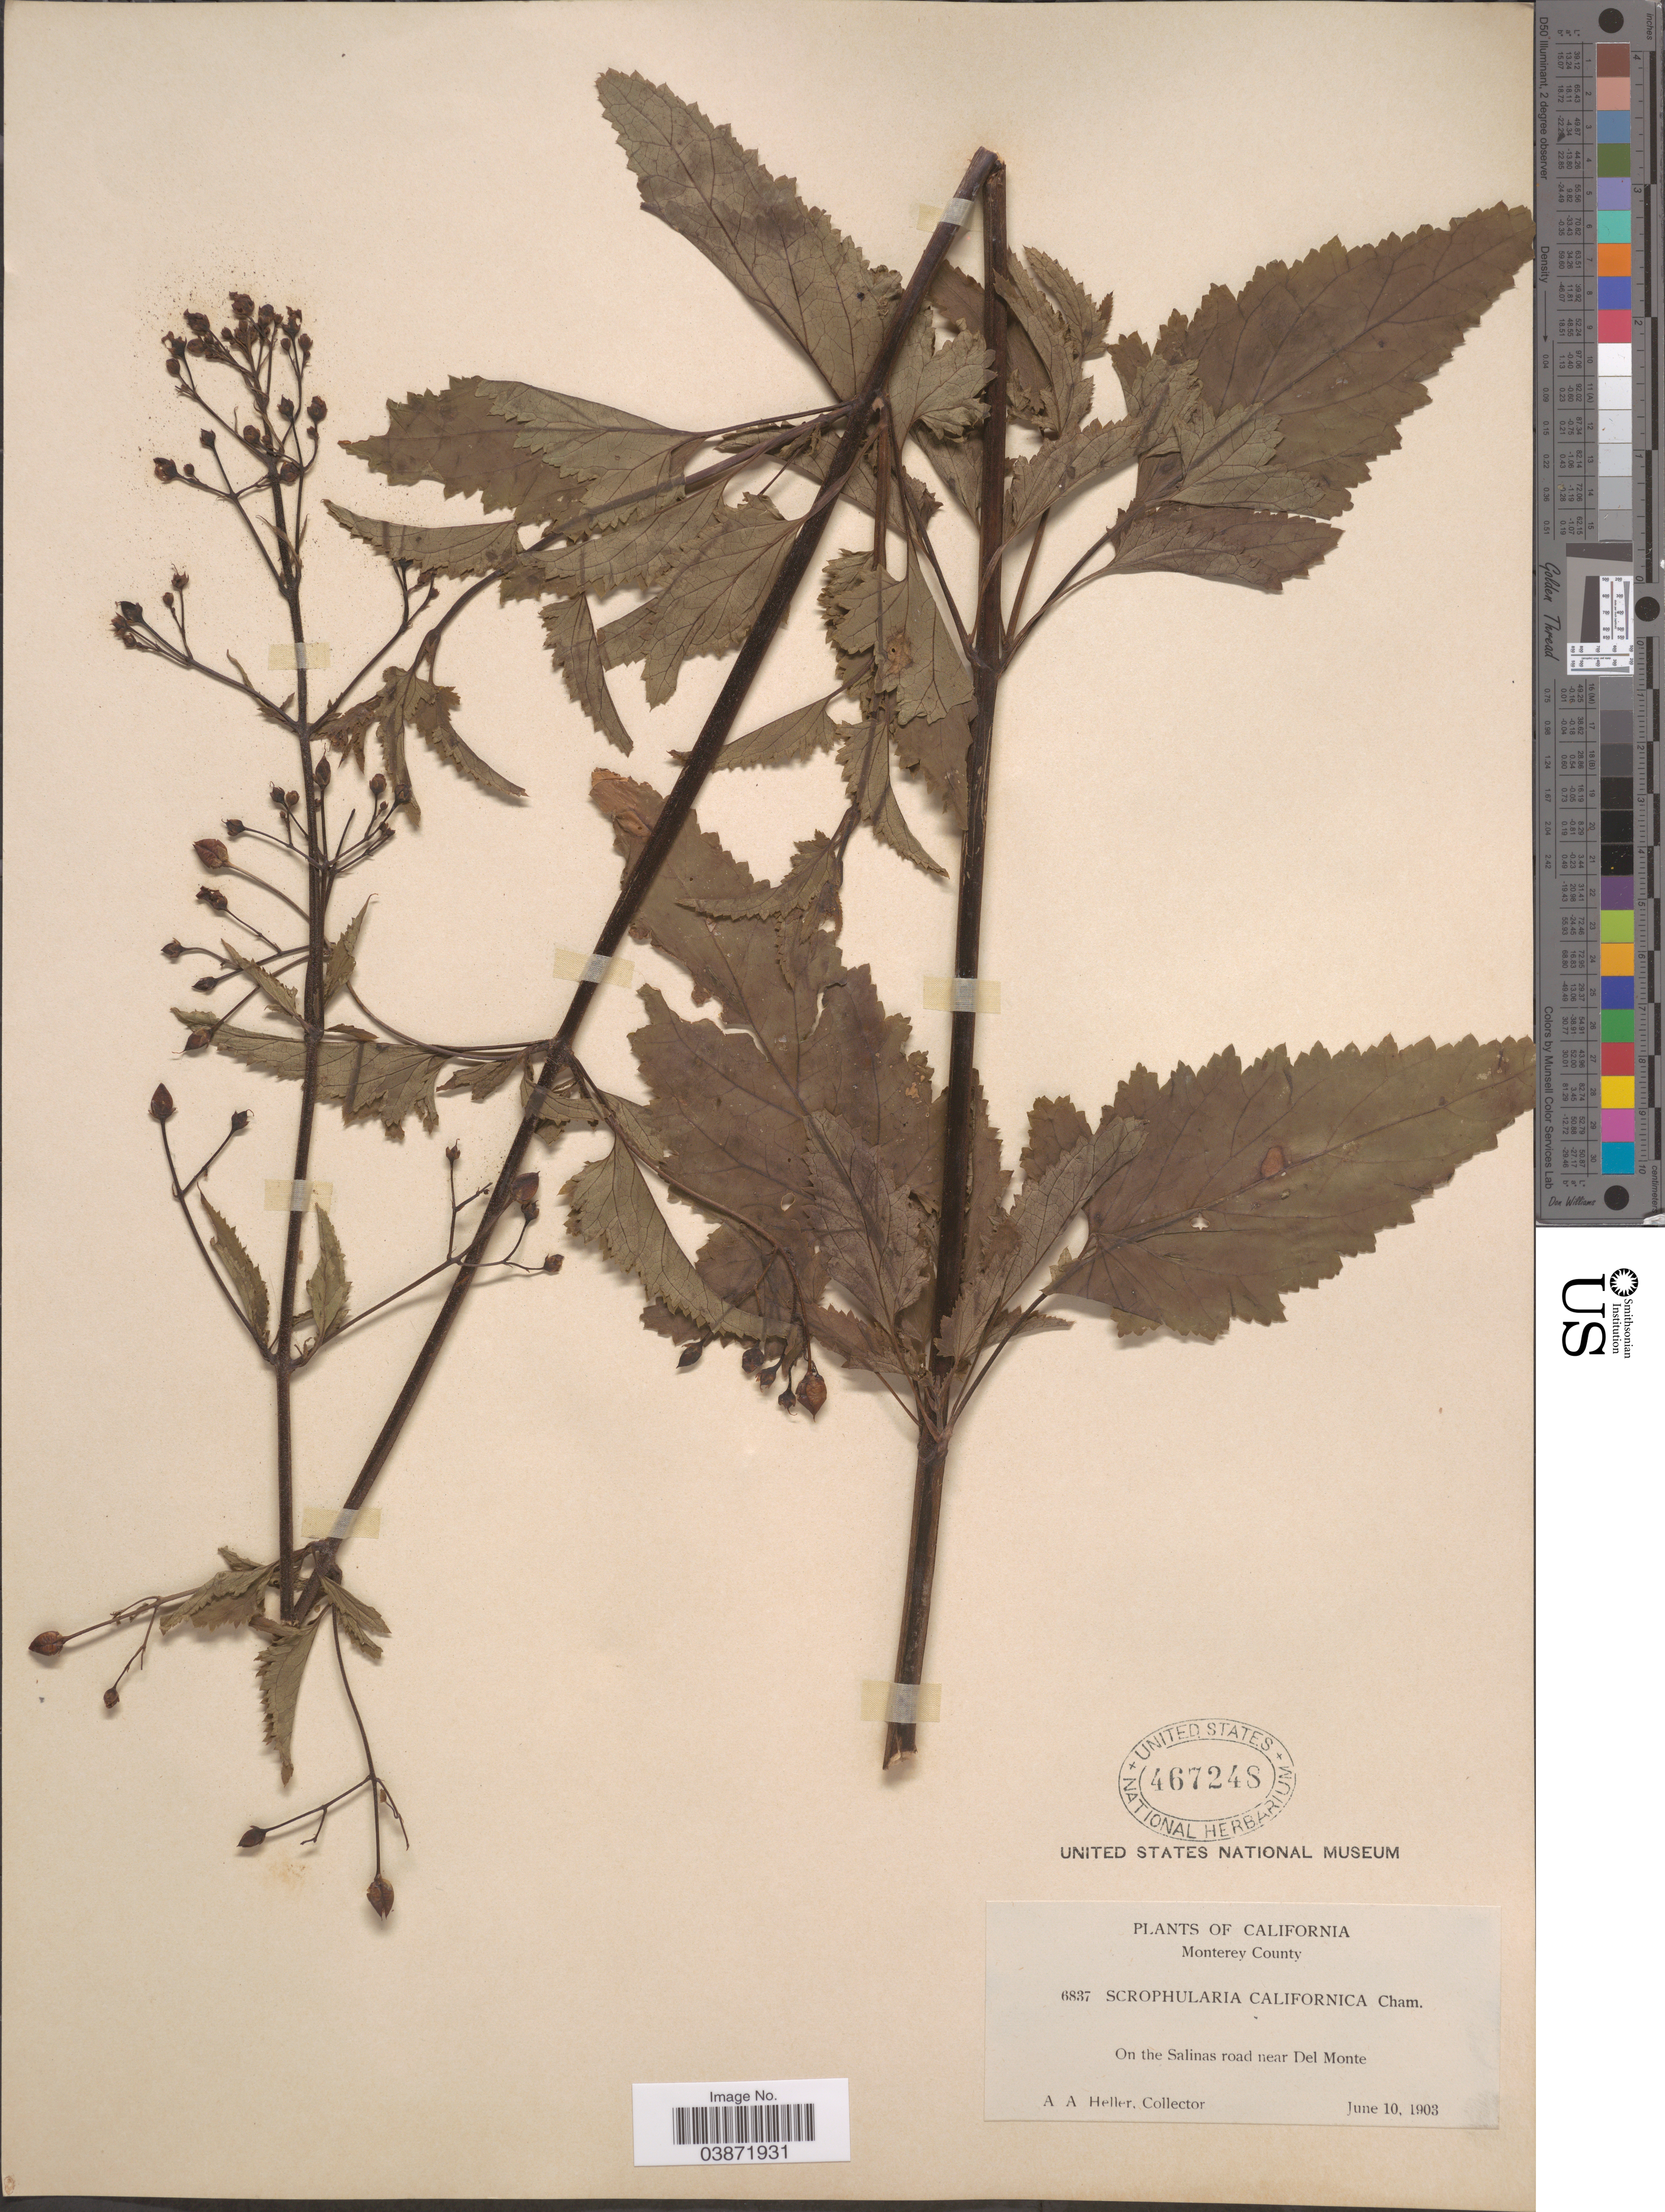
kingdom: Plantae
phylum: Tracheophyta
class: Magnoliopsida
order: Lamiales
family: Scrophulariaceae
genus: Scrophularia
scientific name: Scrophularia californica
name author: Cham. & Schltdl.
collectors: A. A. Heller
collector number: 6837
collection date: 1903-06-10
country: United States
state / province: California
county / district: Monterey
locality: Monterey County. On the Salinas road near Del Monte.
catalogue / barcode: US 467248